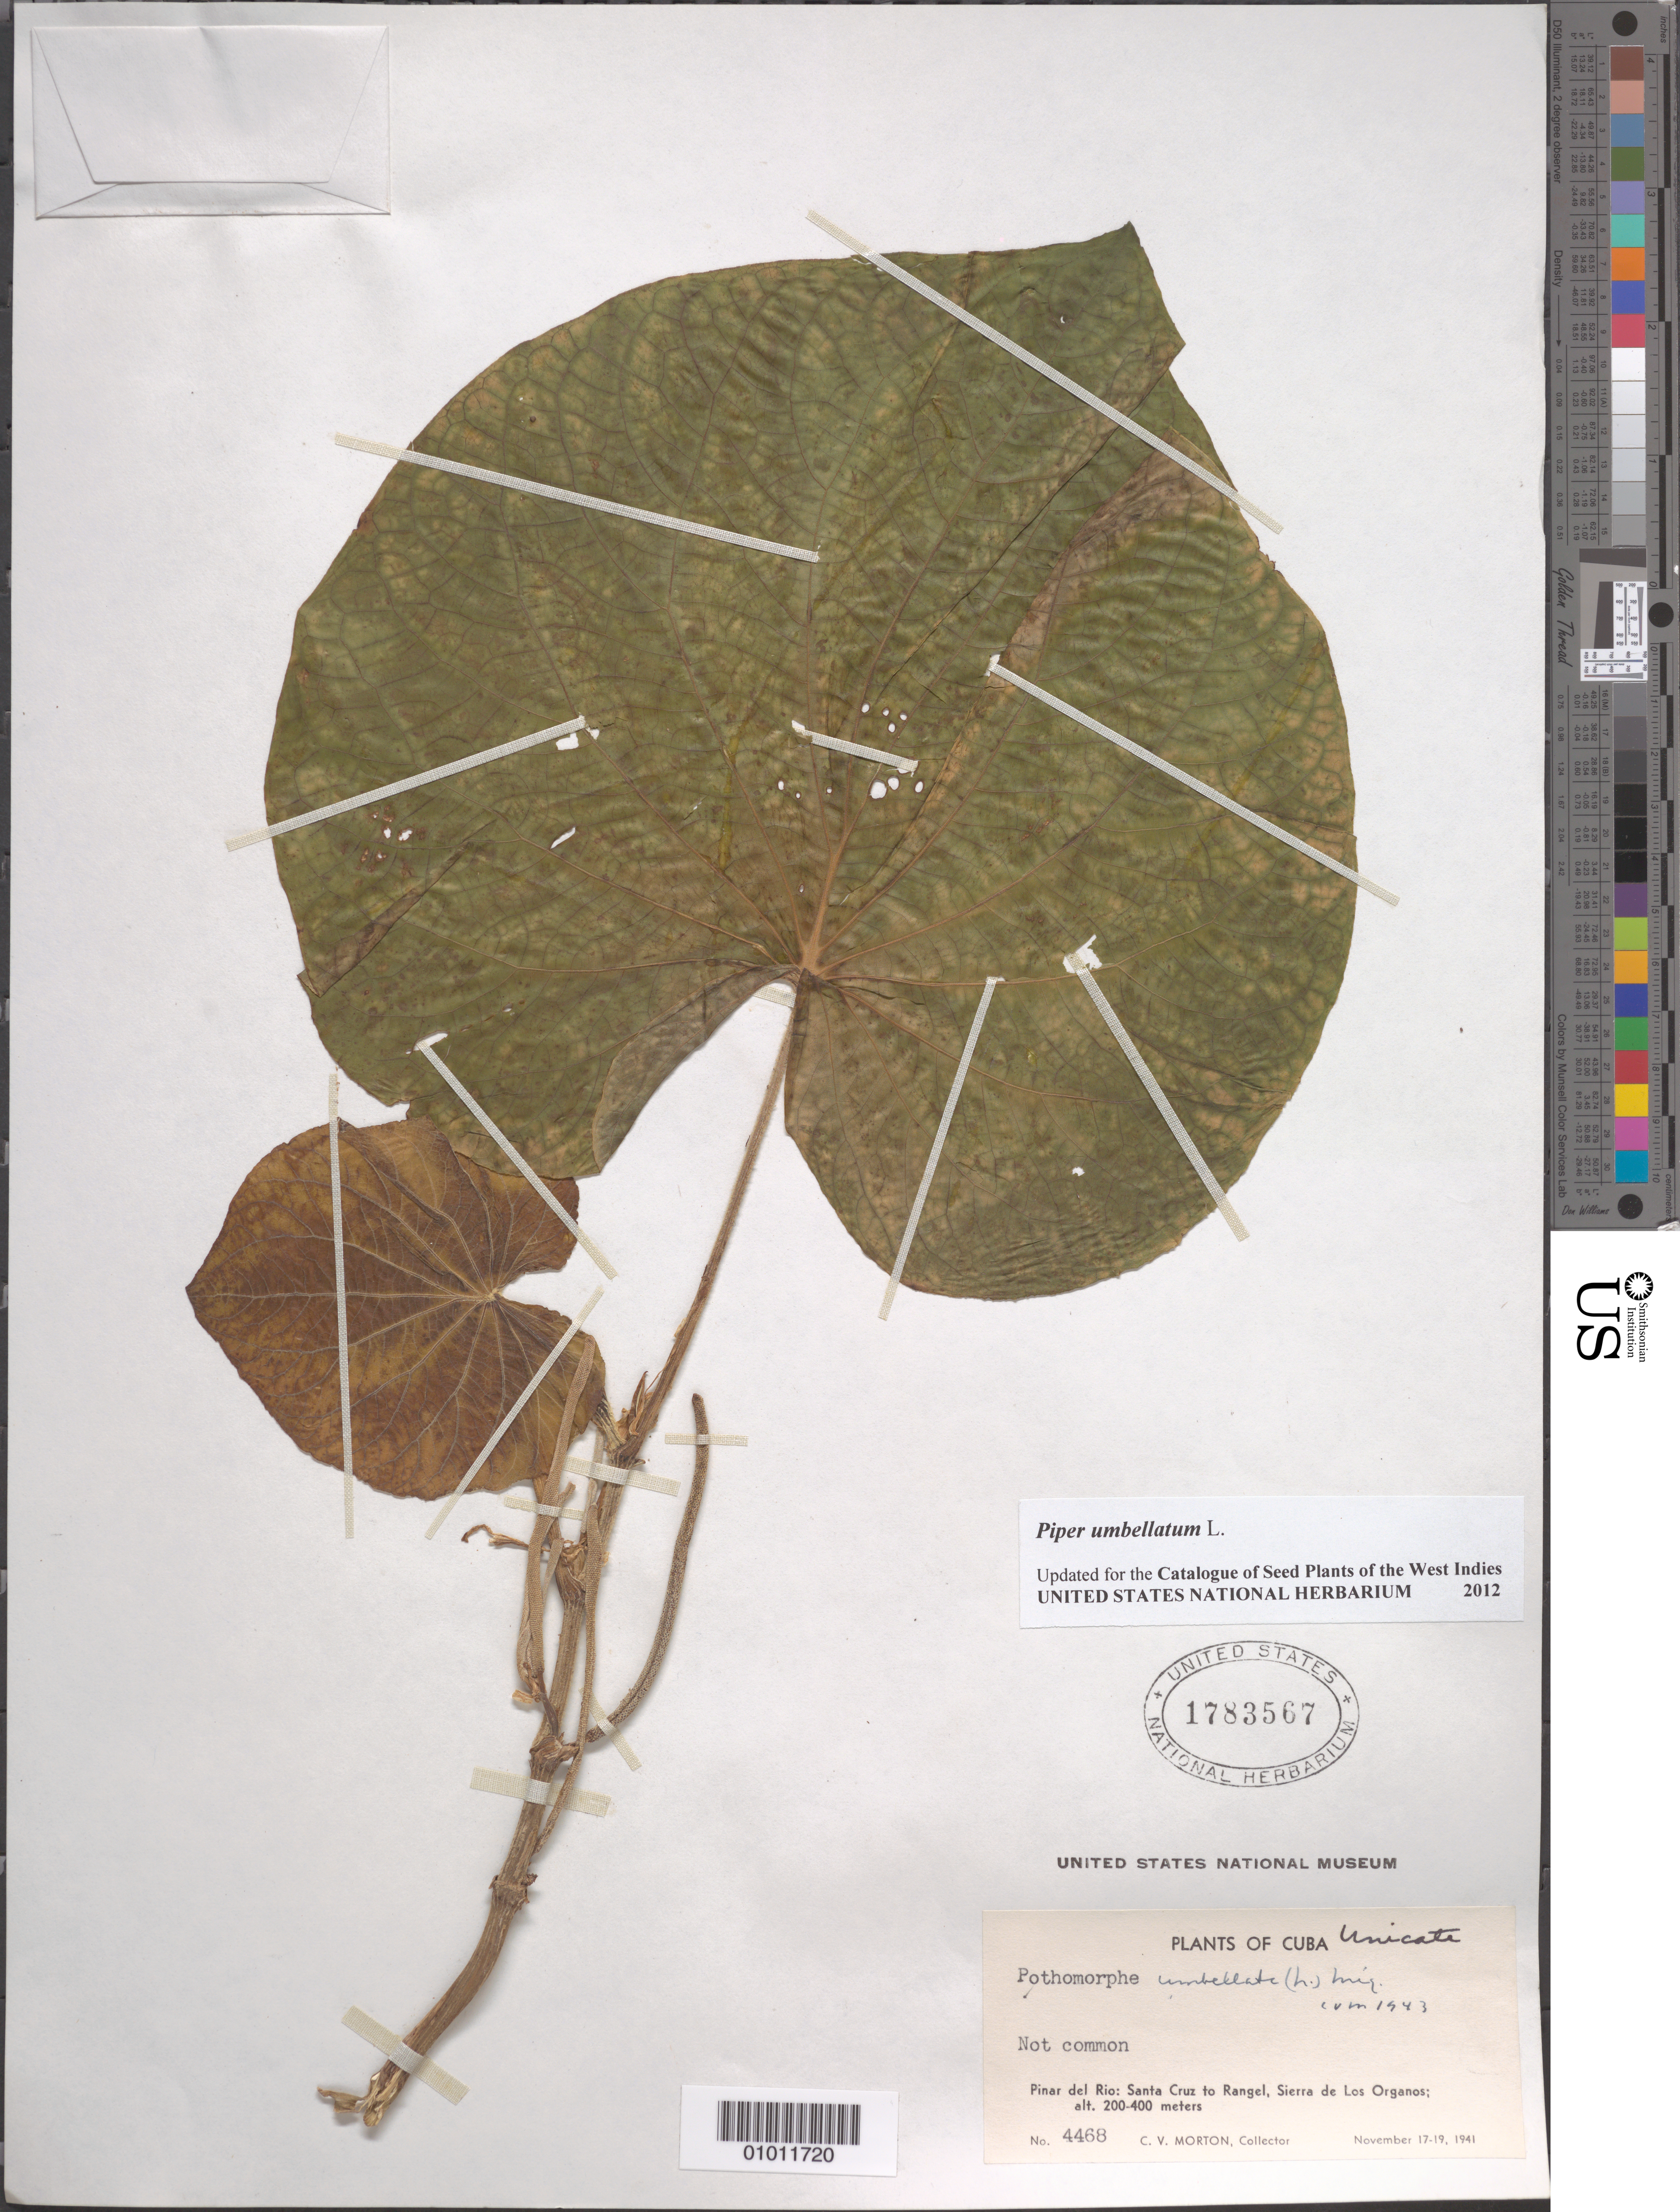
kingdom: Plantae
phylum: Tracheophyta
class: Magnoliopsida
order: Piperales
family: Piperaceae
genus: Piper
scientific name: Piper umbellatum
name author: L.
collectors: C. V. Morton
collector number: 4468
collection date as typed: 17 Nov 1941 to 19 Nov 1941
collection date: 1941-11-17/1941-11-19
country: Cuba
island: Cuba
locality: Unicate; Pinar del Rio; Santa Cruz to Rangel, Sierra de Los Organos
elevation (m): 200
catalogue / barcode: US 1783567